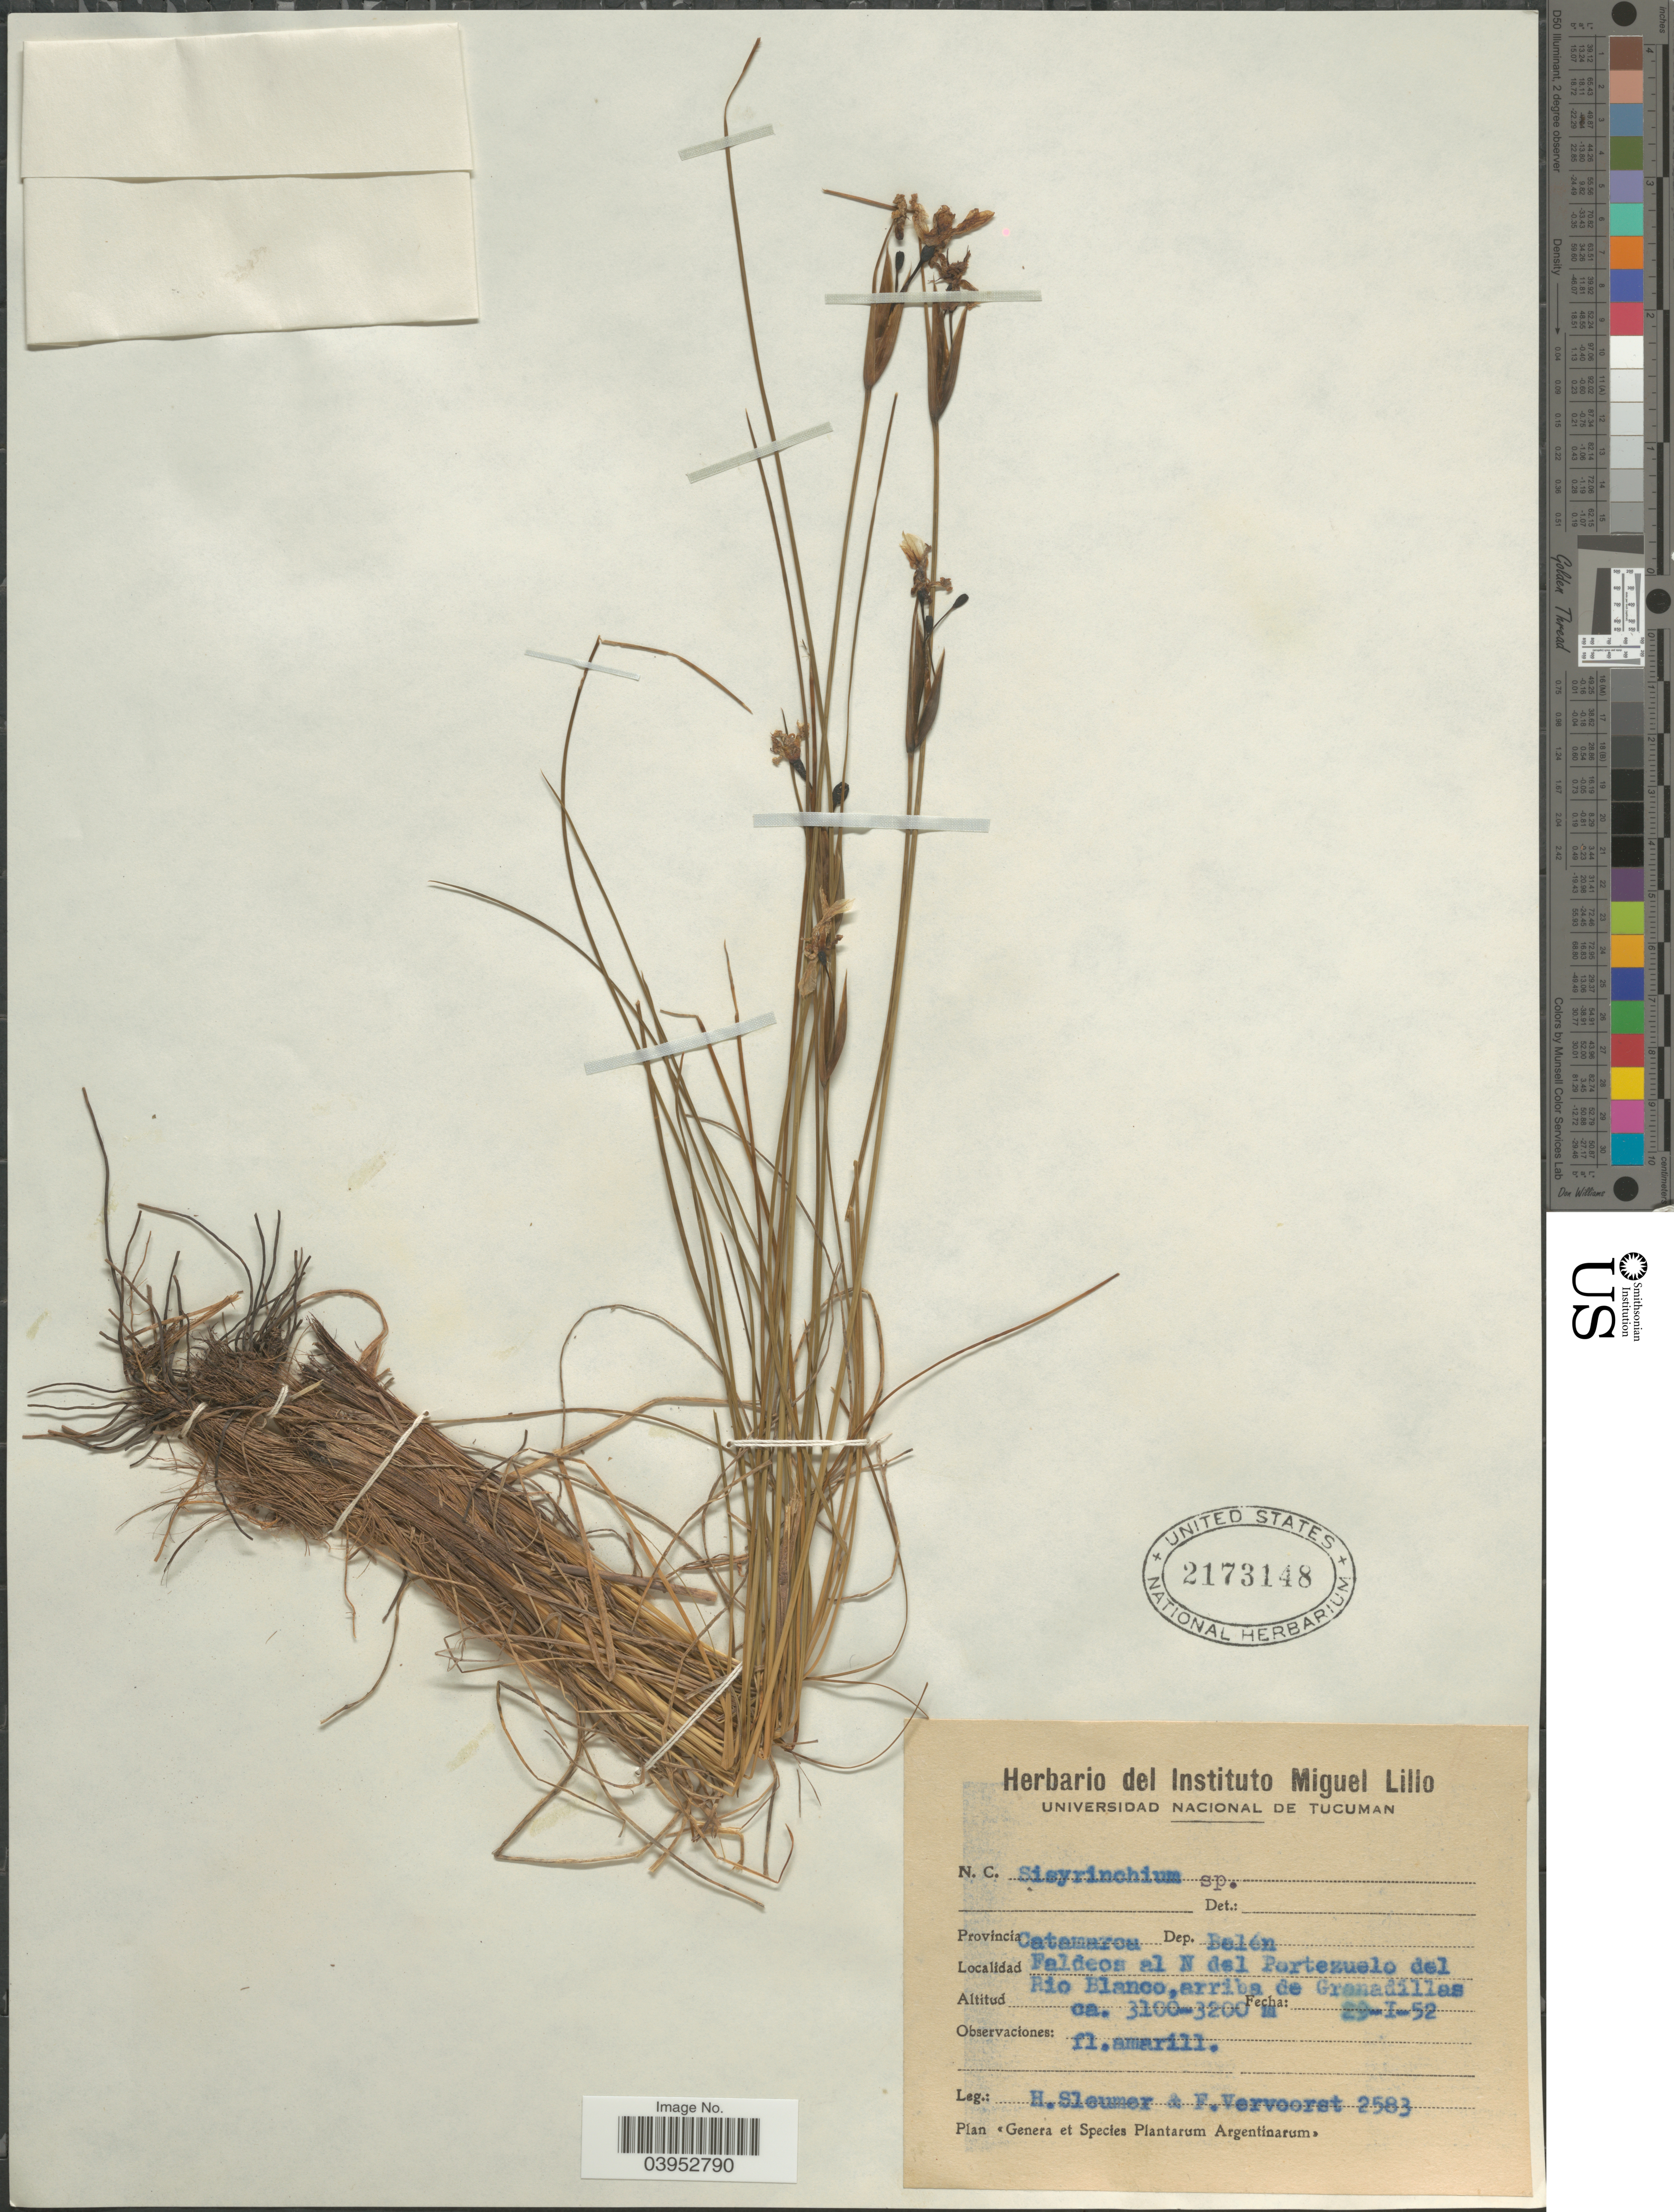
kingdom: Plantae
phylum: Tracheophyta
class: Liliopsida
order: Asparagales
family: Iridaceae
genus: Sisyrinchium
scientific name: Sisyrinchium sp.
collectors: H. O. Sleumer & F. Vervoorst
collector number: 2583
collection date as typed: Transcribed d/m/y: 29/1/52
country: Argentina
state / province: Catamarca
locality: Dep. Belén. Faldeos el N del Portezuelo del Rio Blanco, arriba de Granadillas.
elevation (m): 3100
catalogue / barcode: US 2173148